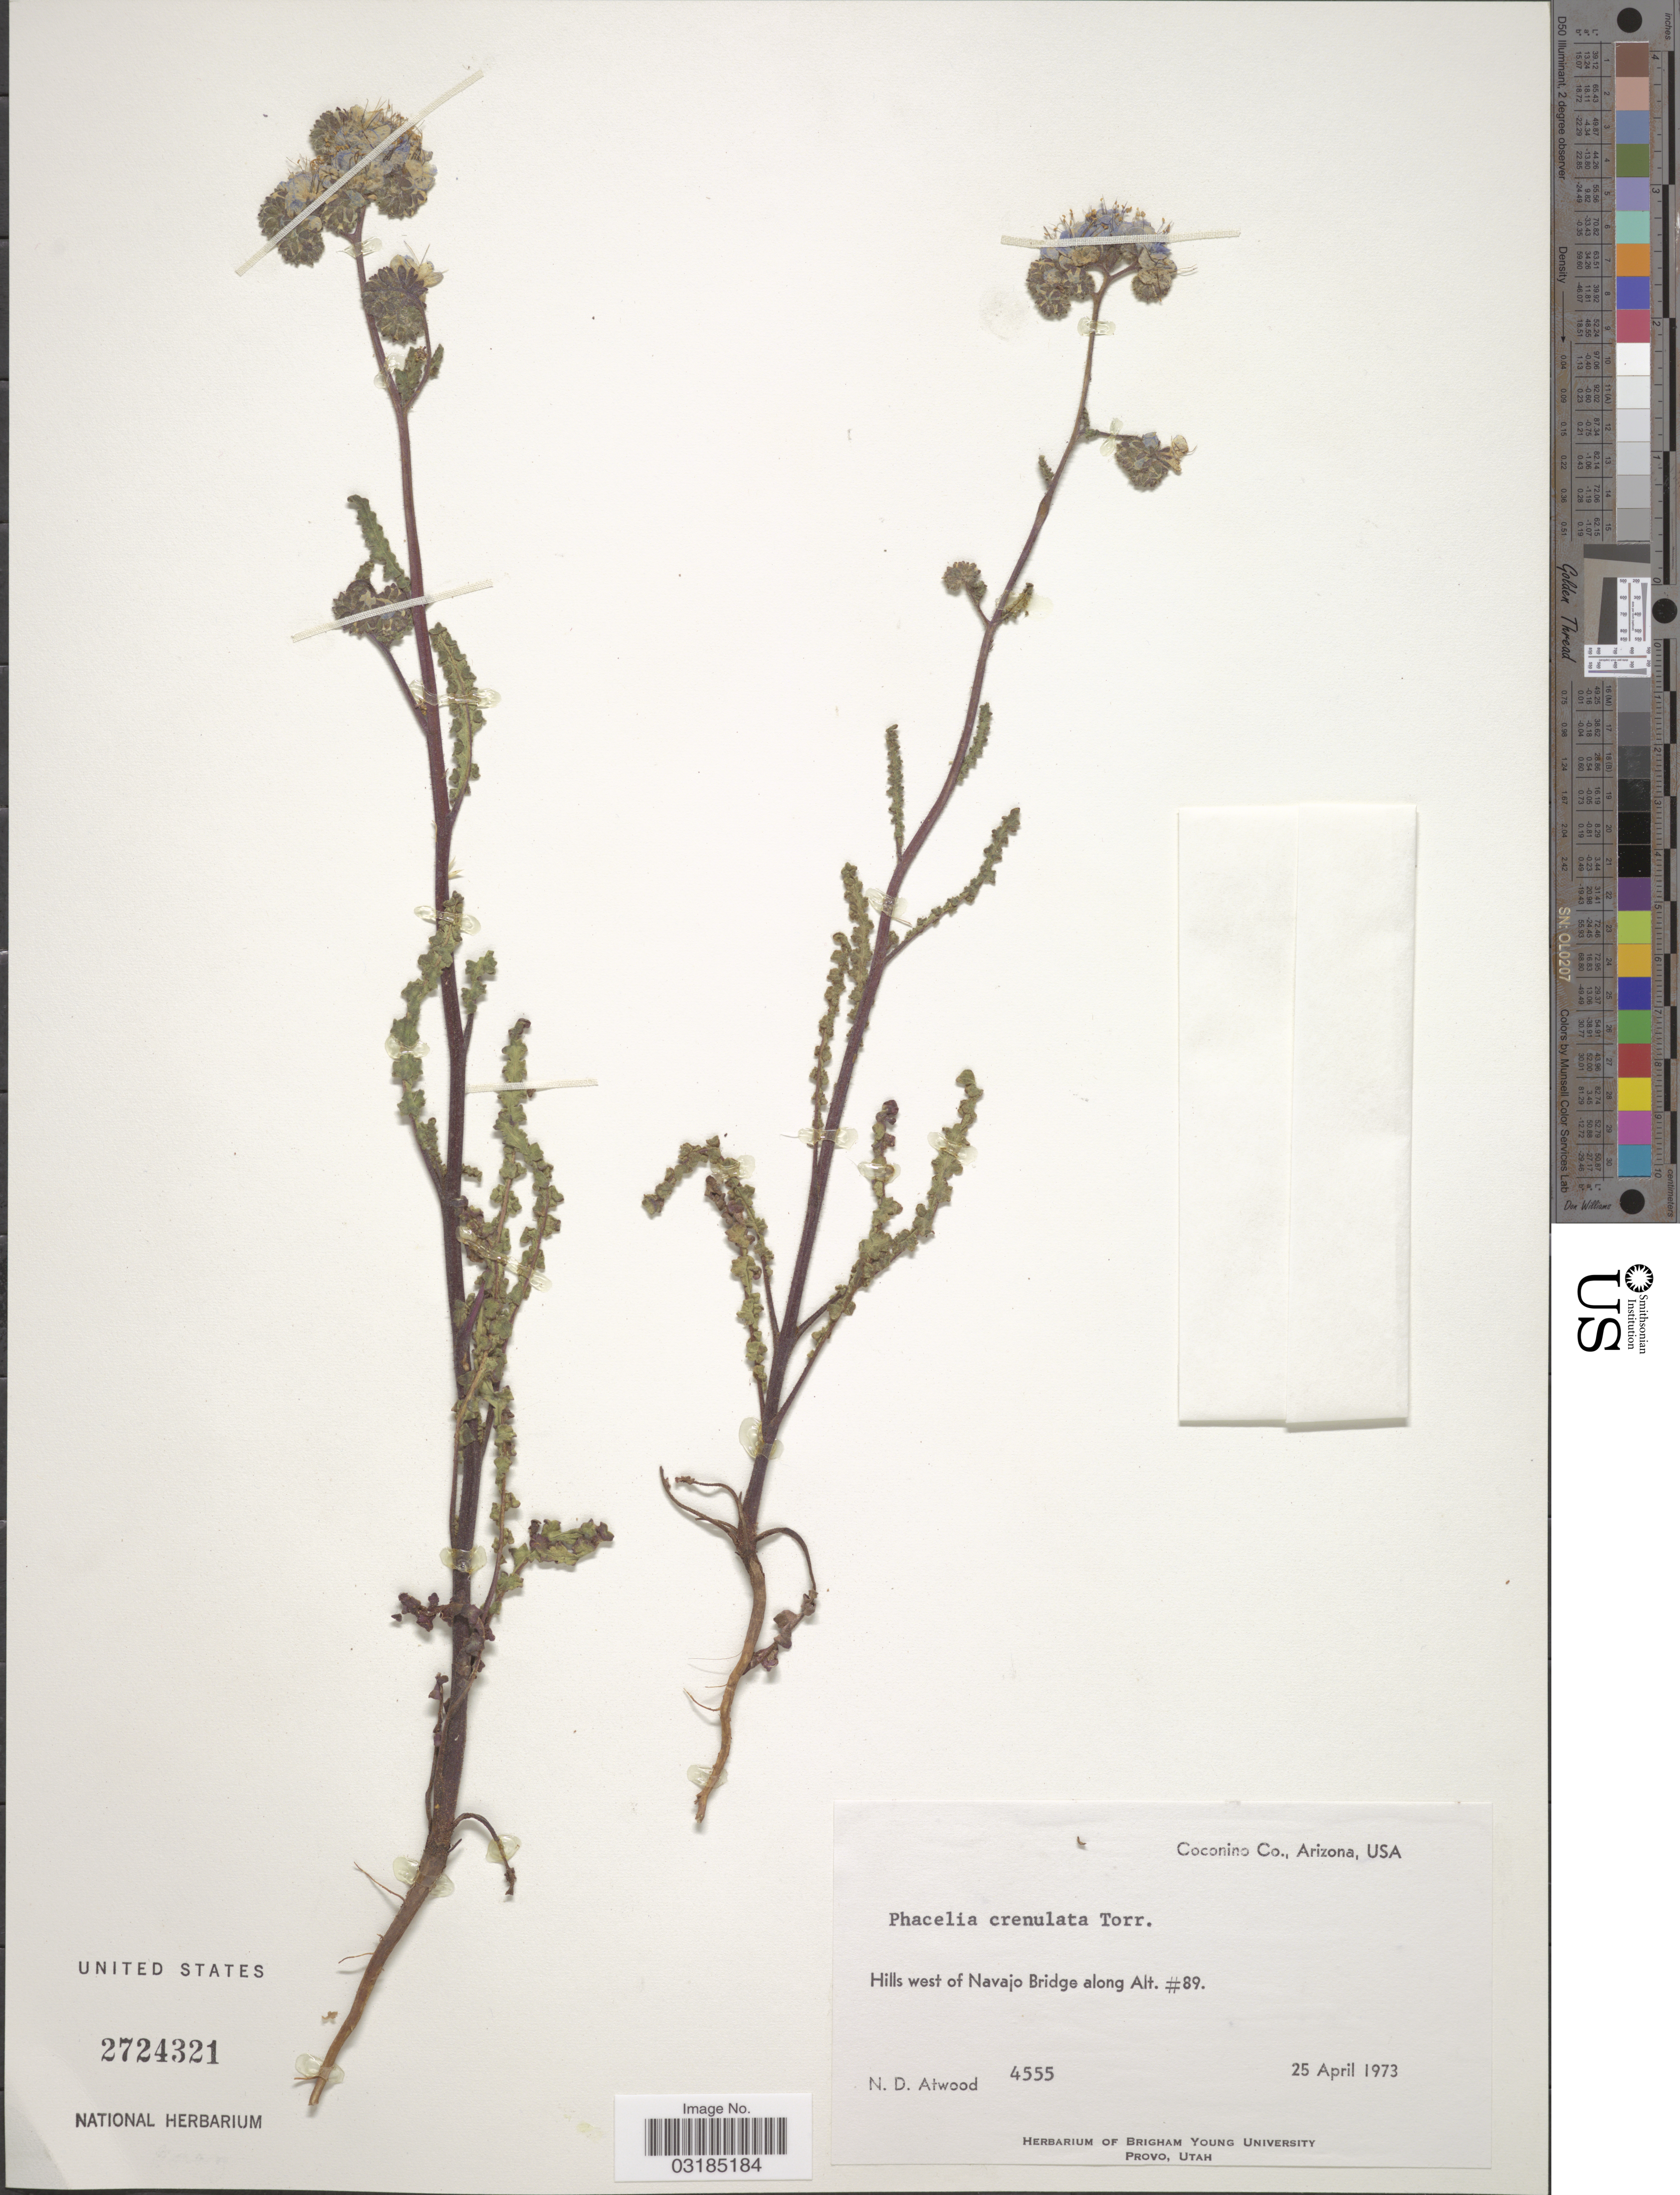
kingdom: Plantae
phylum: Tracheophyta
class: Magnoliopsida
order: Boraginales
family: Hydrophyllaceae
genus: Phacelia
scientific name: Phacelia crenulata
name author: Torr. ex S. Watson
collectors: N. Atwood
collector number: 4555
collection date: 1973-04-25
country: United States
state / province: Arizona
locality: Coconino Co. Hills west of Navajo Bridge along Alt. #89.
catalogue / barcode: US 2724321